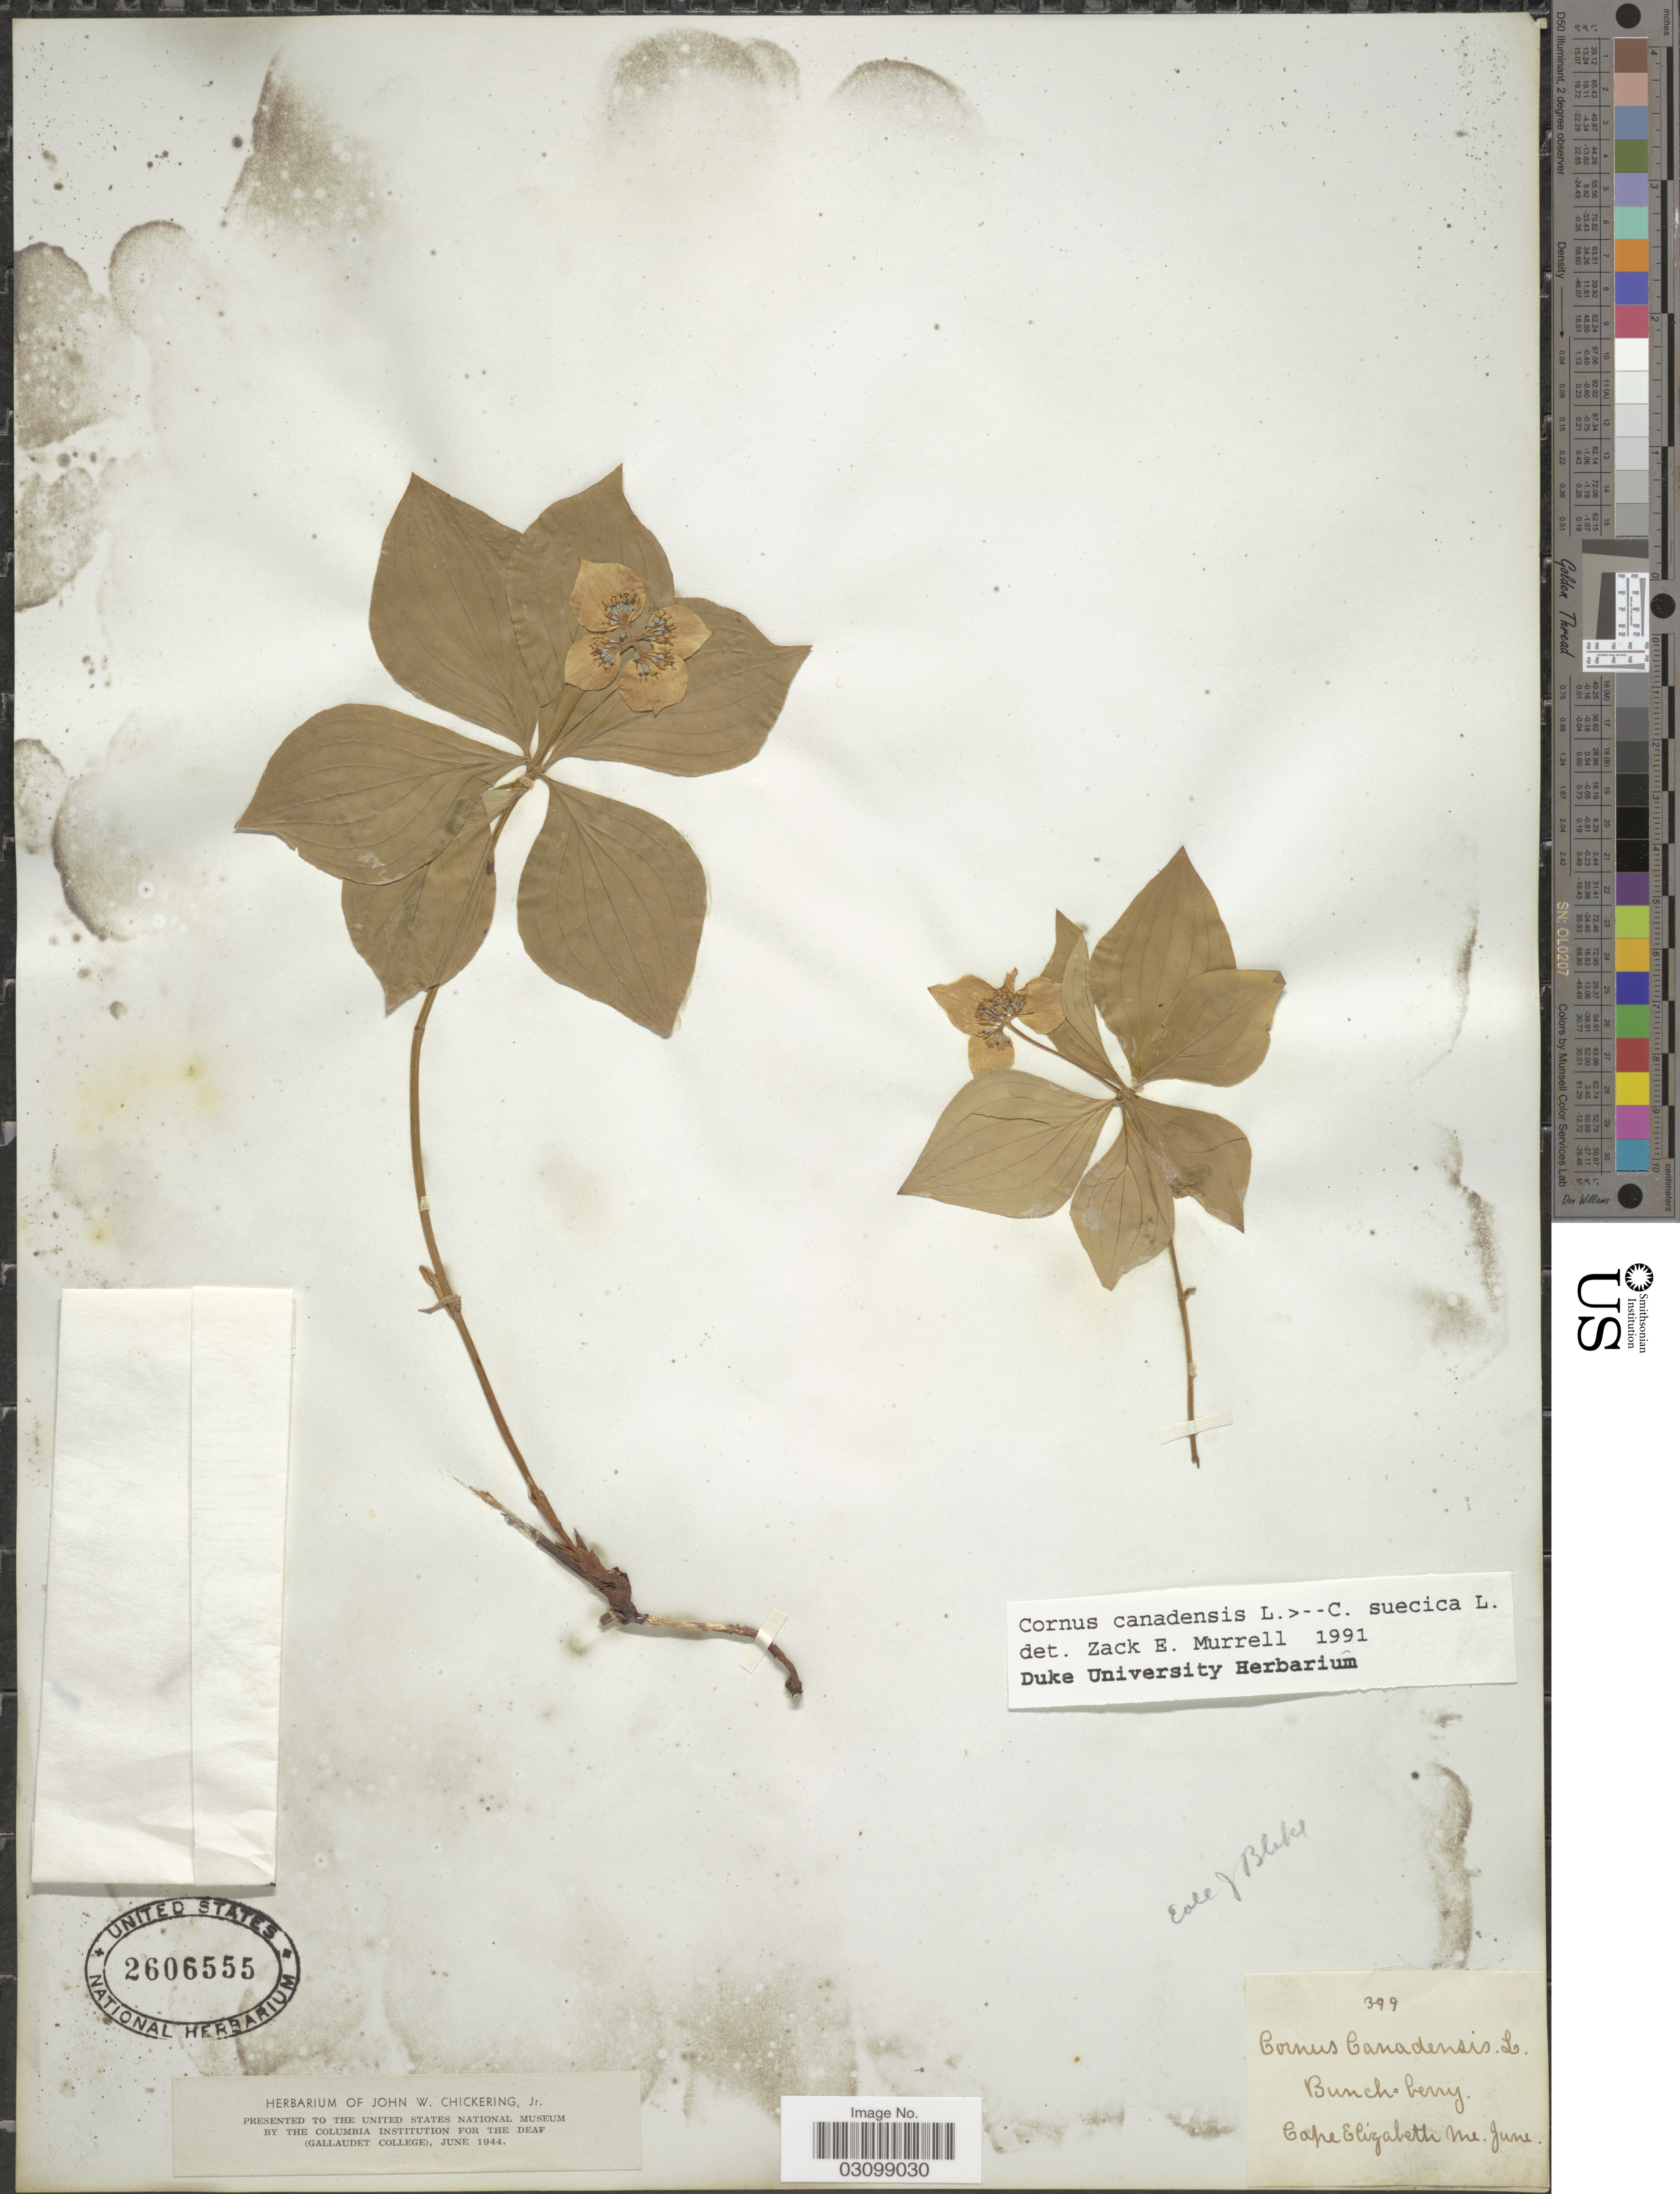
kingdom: Plantae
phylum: Tracheophyta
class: Magnoliopsida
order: Cornales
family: Cornaceae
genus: Cornus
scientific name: Cornus sp.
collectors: J. Blake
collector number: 399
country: United States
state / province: Maine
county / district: Cumberland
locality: Cape Elizabeth.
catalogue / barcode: US 2606555